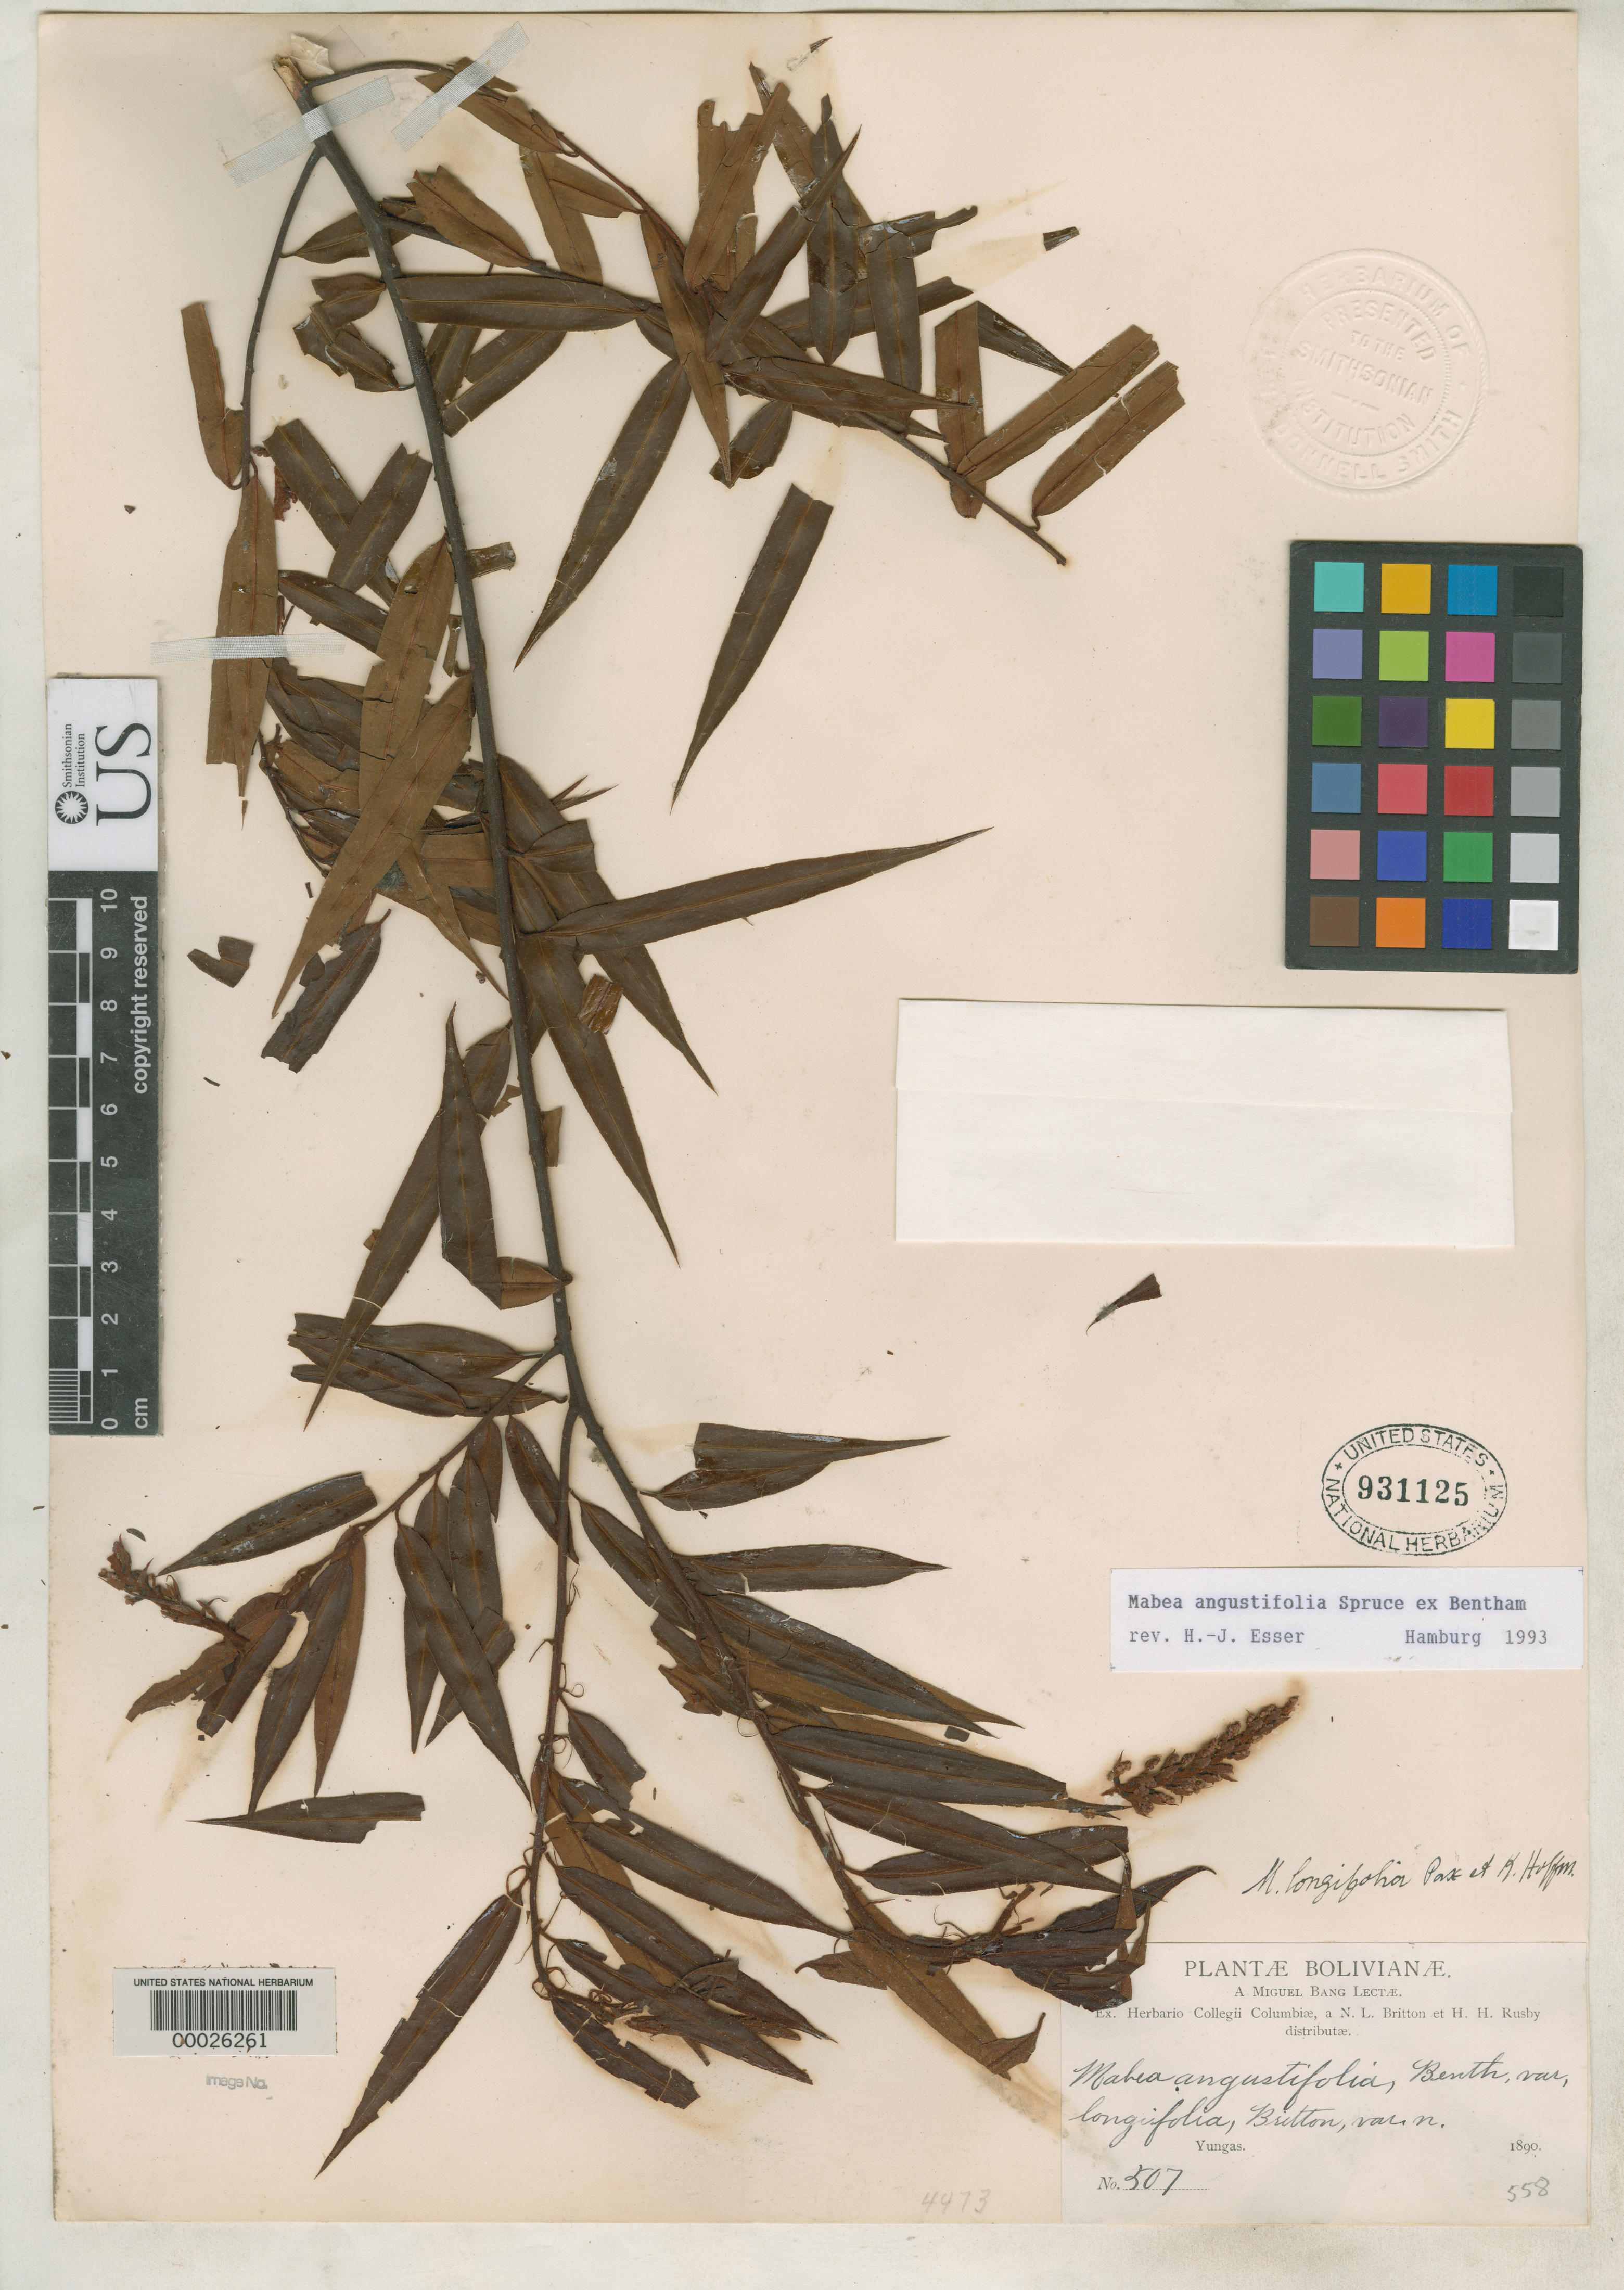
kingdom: Plantae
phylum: Tracheophyta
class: Magnoliopsida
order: Malpighiales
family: Euphorbiaceae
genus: Mabea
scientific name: Mabea angustifolia var. longifolia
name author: Britton in Rusby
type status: Isotype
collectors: M. Bang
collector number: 507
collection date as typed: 1890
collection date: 1890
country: Bolivia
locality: Yungas.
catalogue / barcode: US 931125